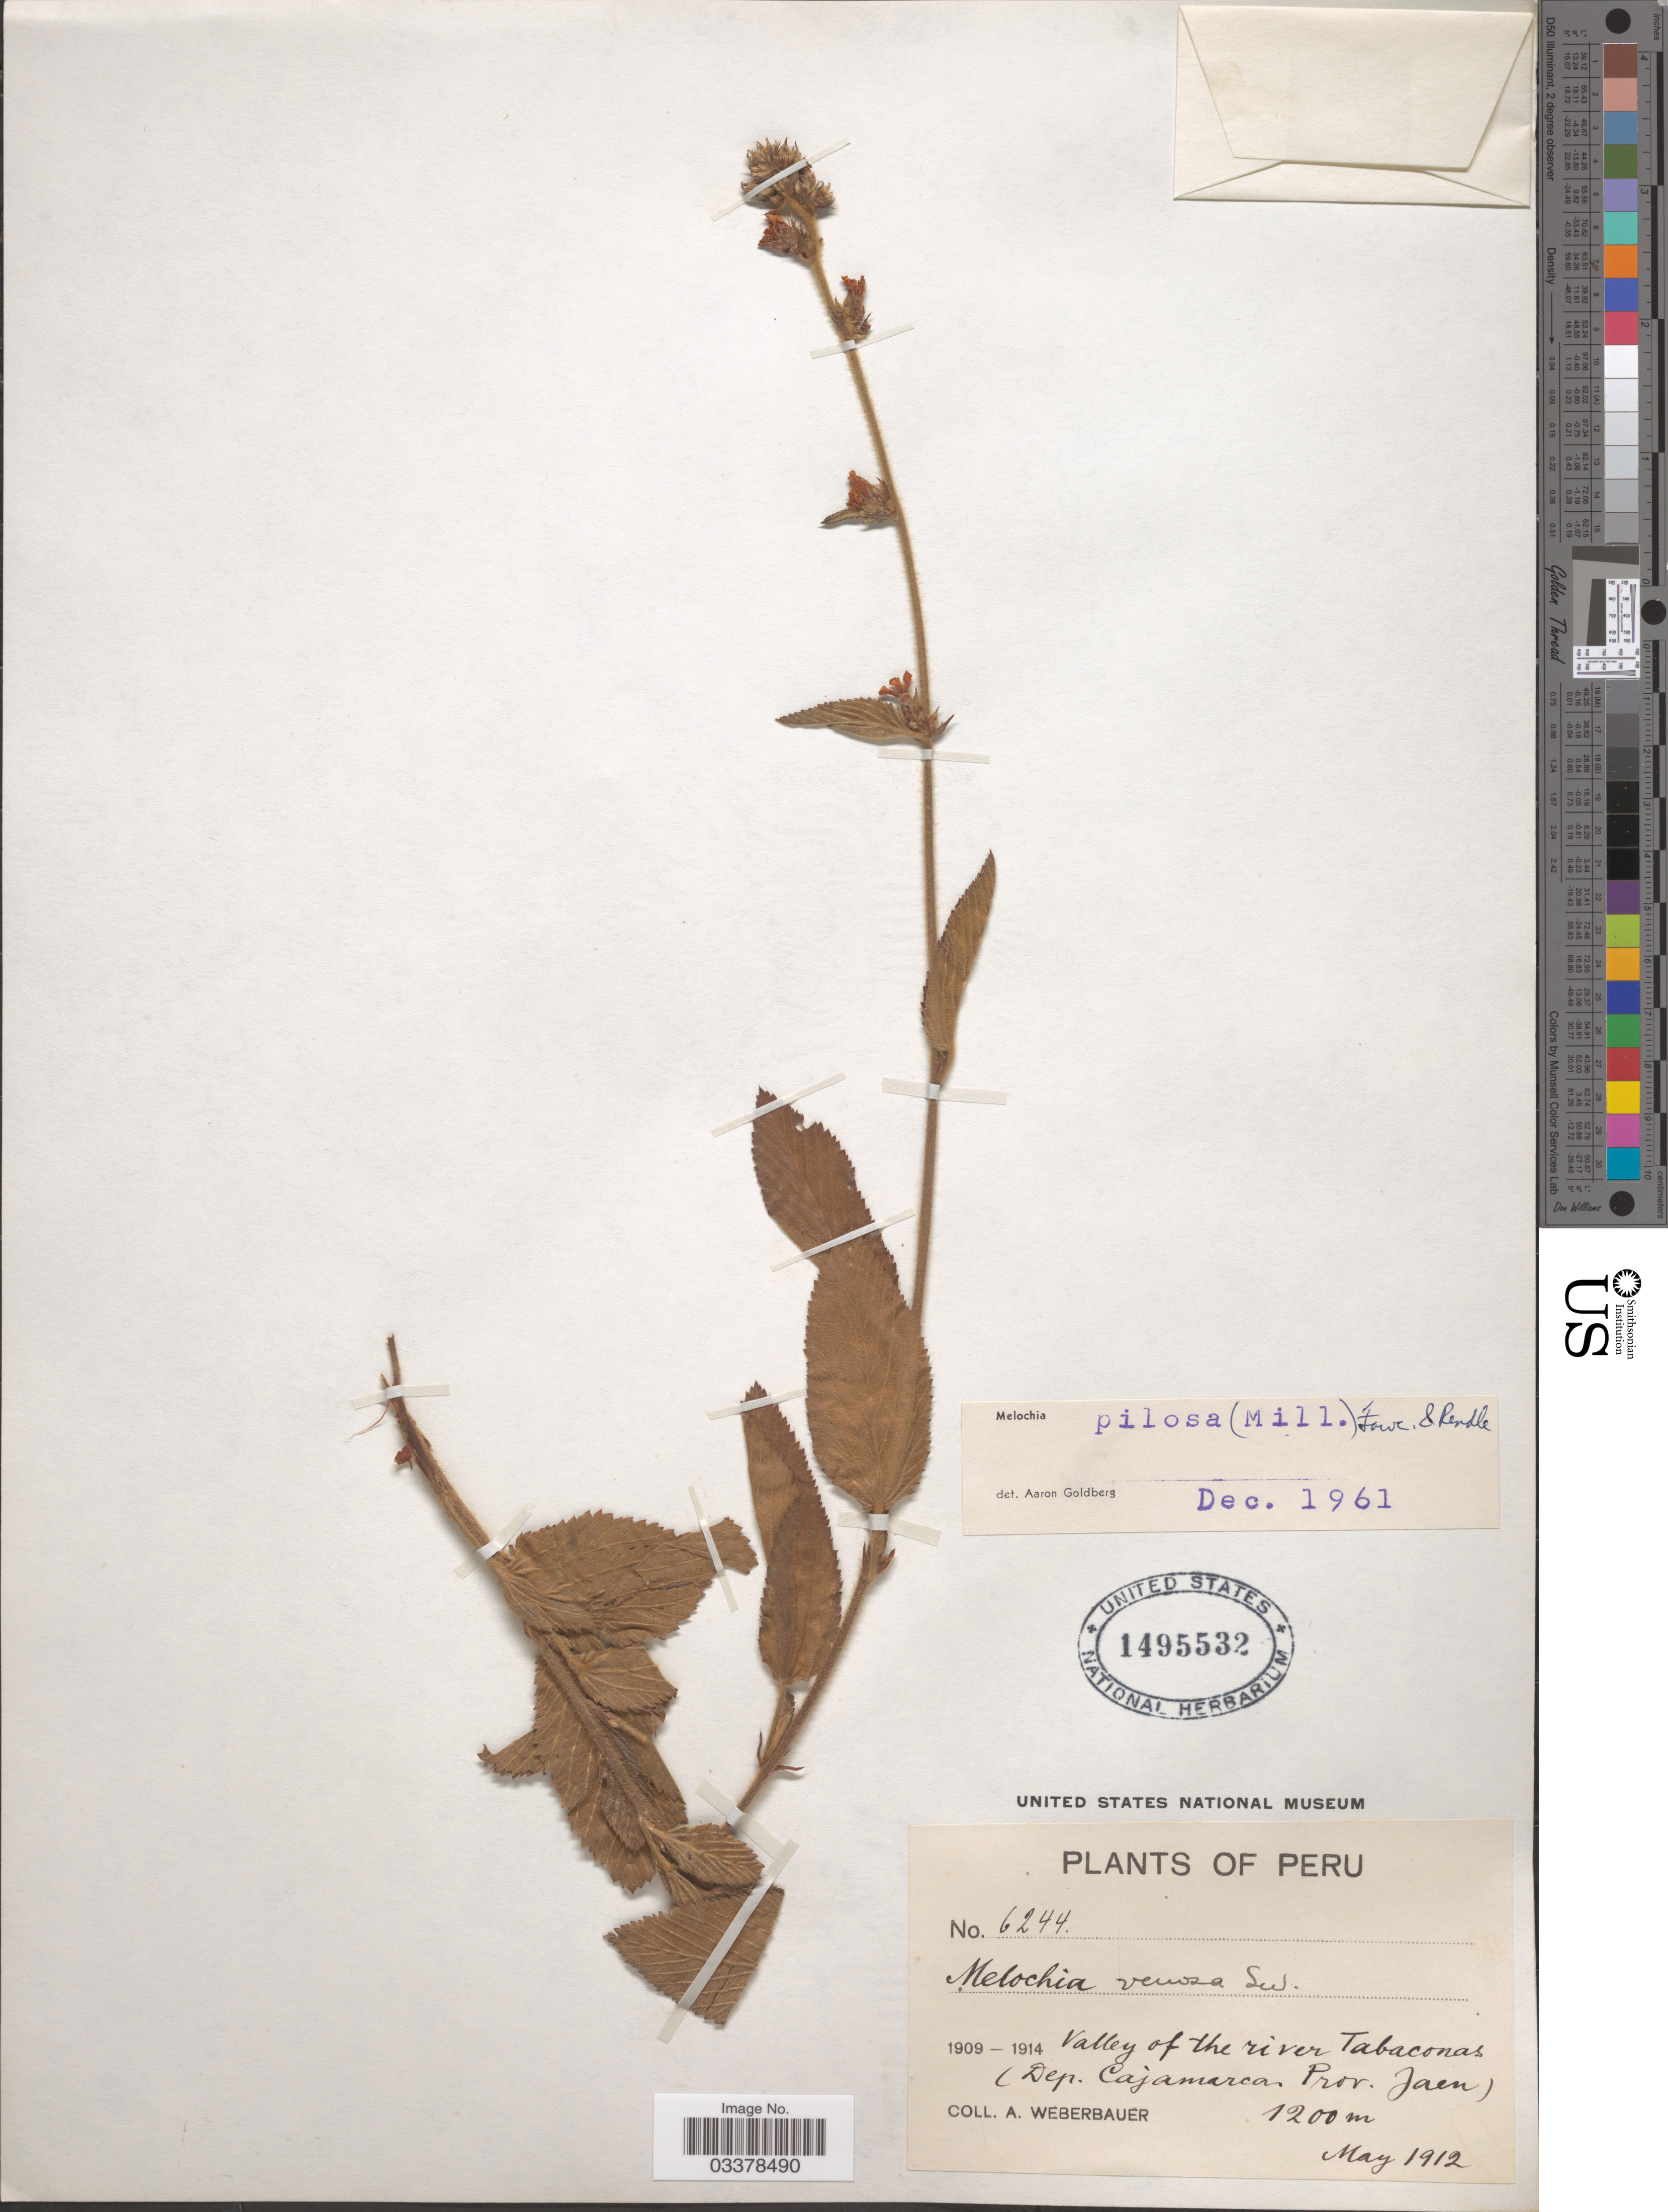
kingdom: Plantae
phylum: Tracheophyta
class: Magnoliopsida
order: Malvales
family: Malvaceae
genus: Melochia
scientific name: Melochia pilosa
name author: (Mill.) Fawc. & Rendle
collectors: A. Weberbauer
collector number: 6244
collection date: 1912-05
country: Peru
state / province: Cajamarca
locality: Valley of the river Tabaconas (Dep. Cajamarca, Prov. Jaen).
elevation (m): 1200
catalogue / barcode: US 1495532